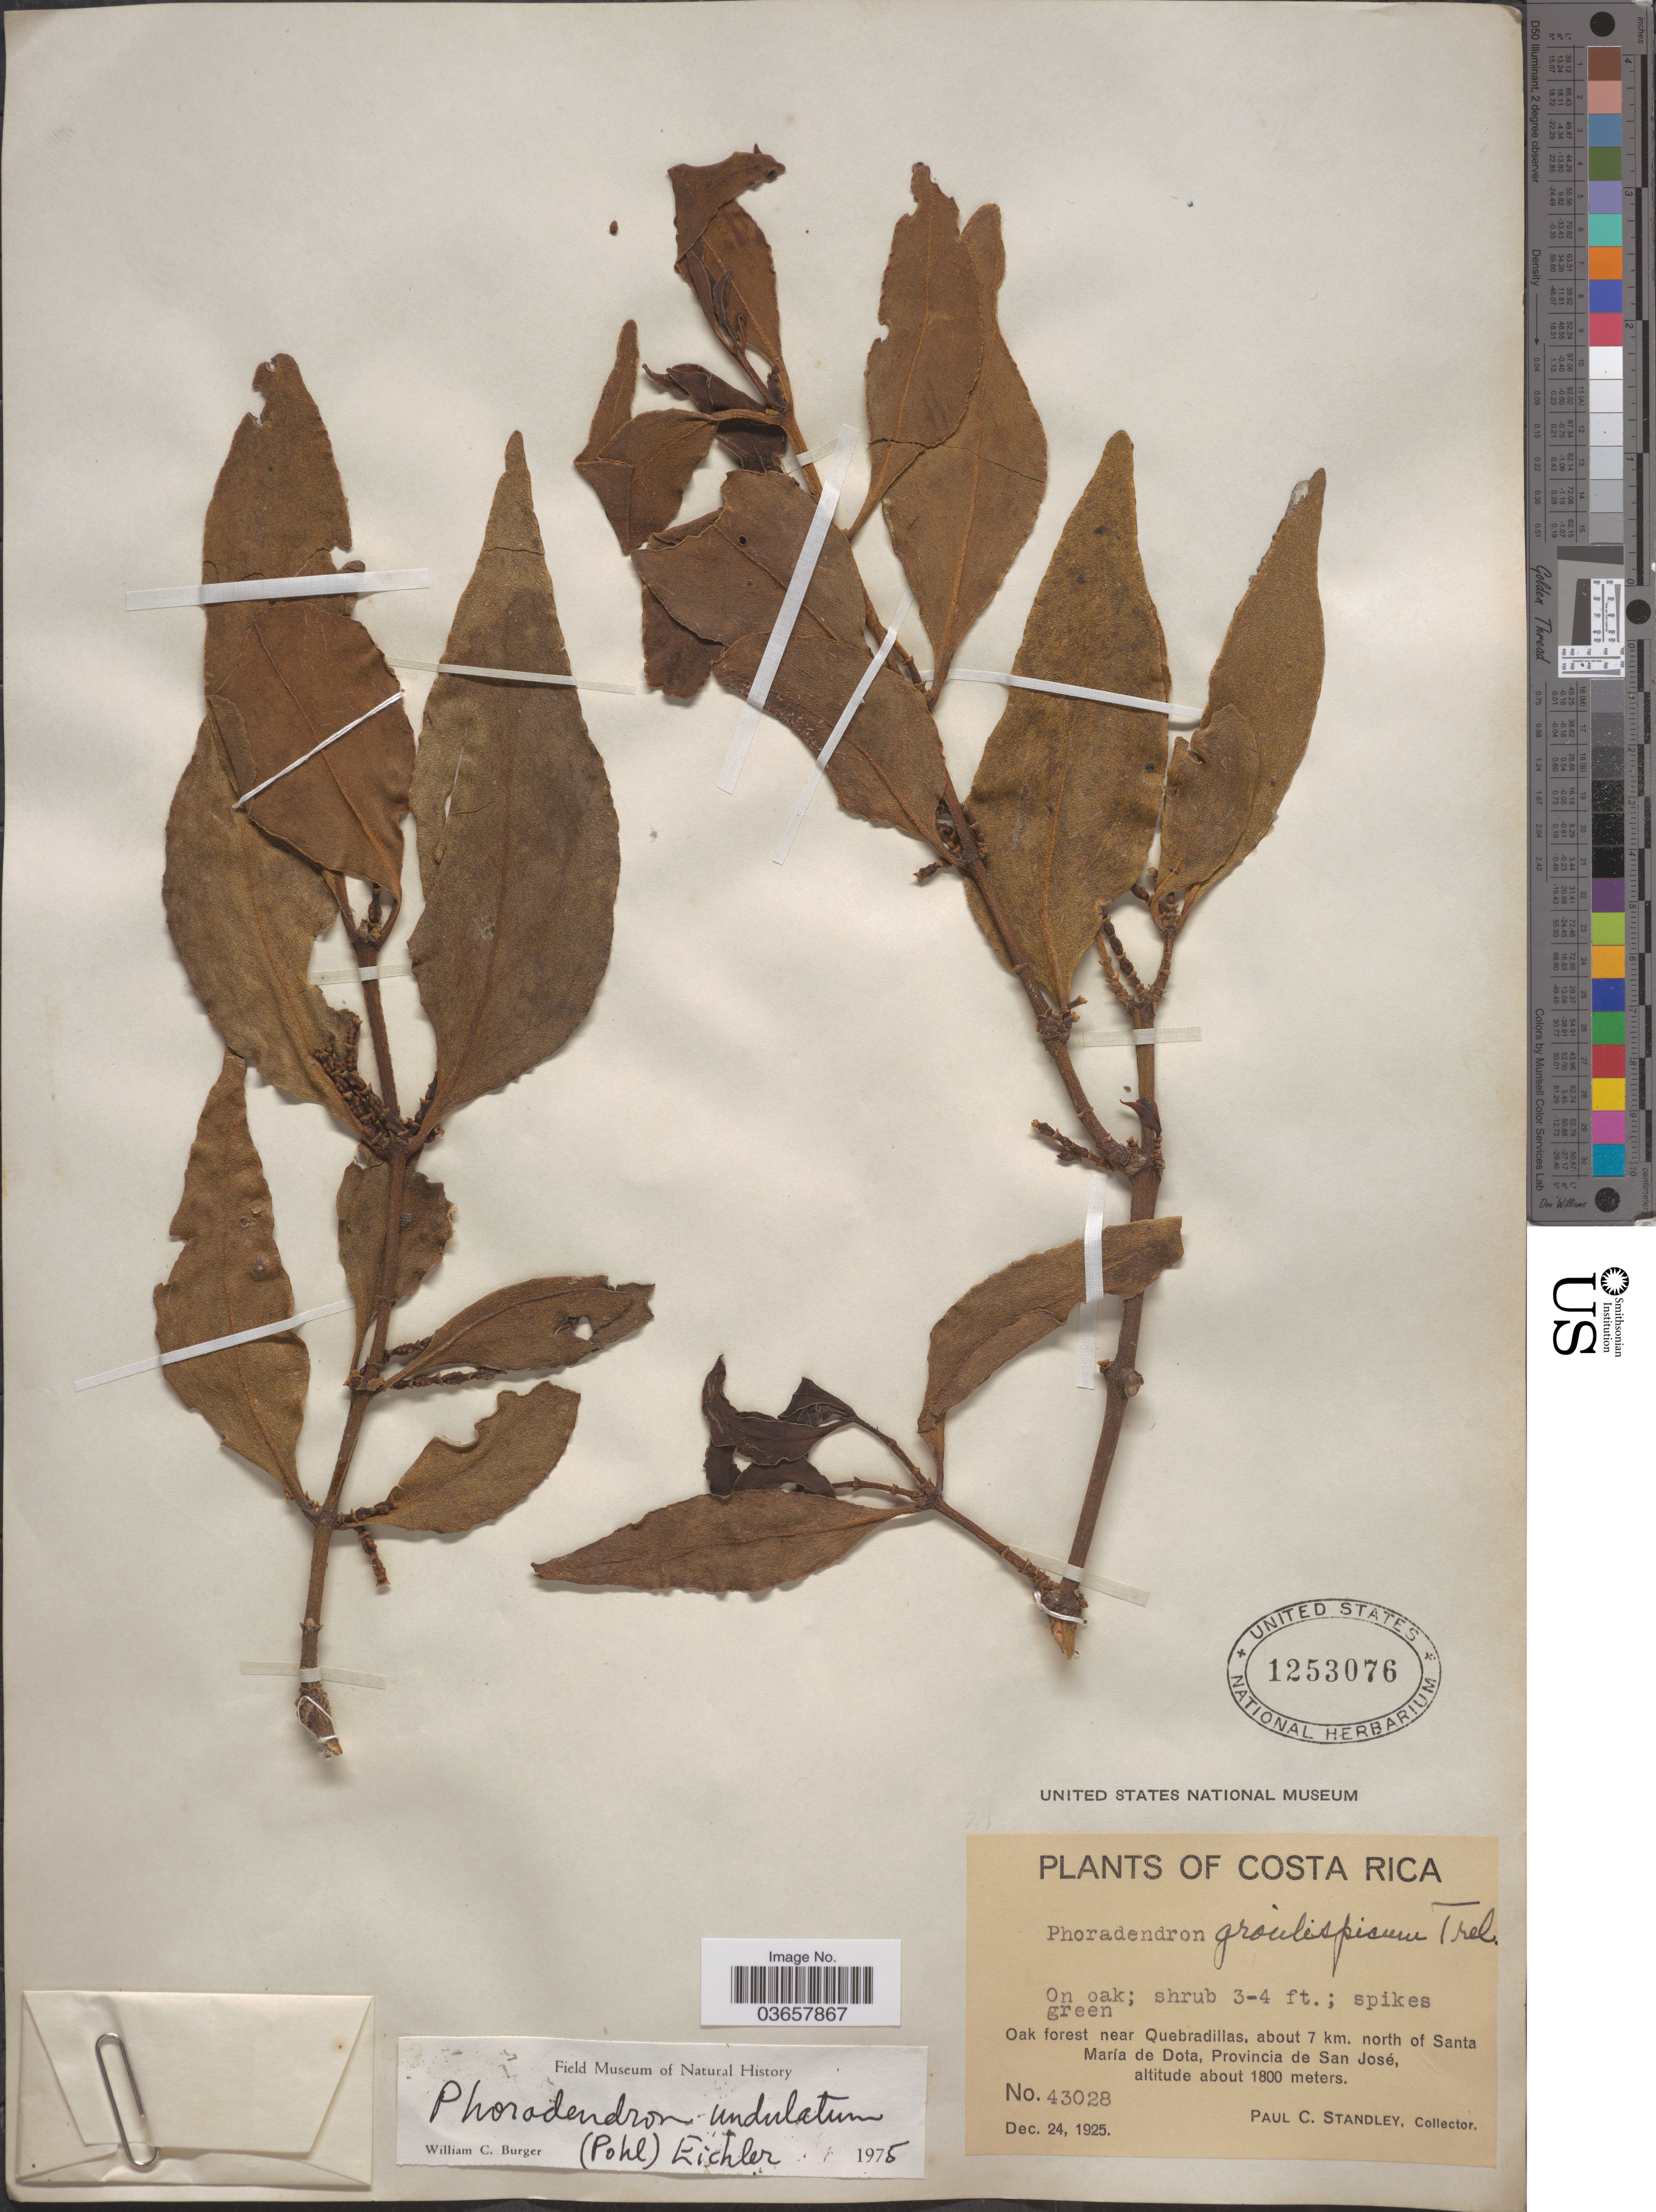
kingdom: Plantae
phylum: Tracheophyta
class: Magnoliopsida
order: Santalales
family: Viscaceae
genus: Phoradendron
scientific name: Phoradendron undulatum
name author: (Pohl ex DC.) Eichler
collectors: P. C. Standley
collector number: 43028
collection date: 1925-12-24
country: Costa Rica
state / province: San José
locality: Oak forest near Quebradillas, about 7 km. north of Santa María de Dota.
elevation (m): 1800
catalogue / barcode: US 1253076